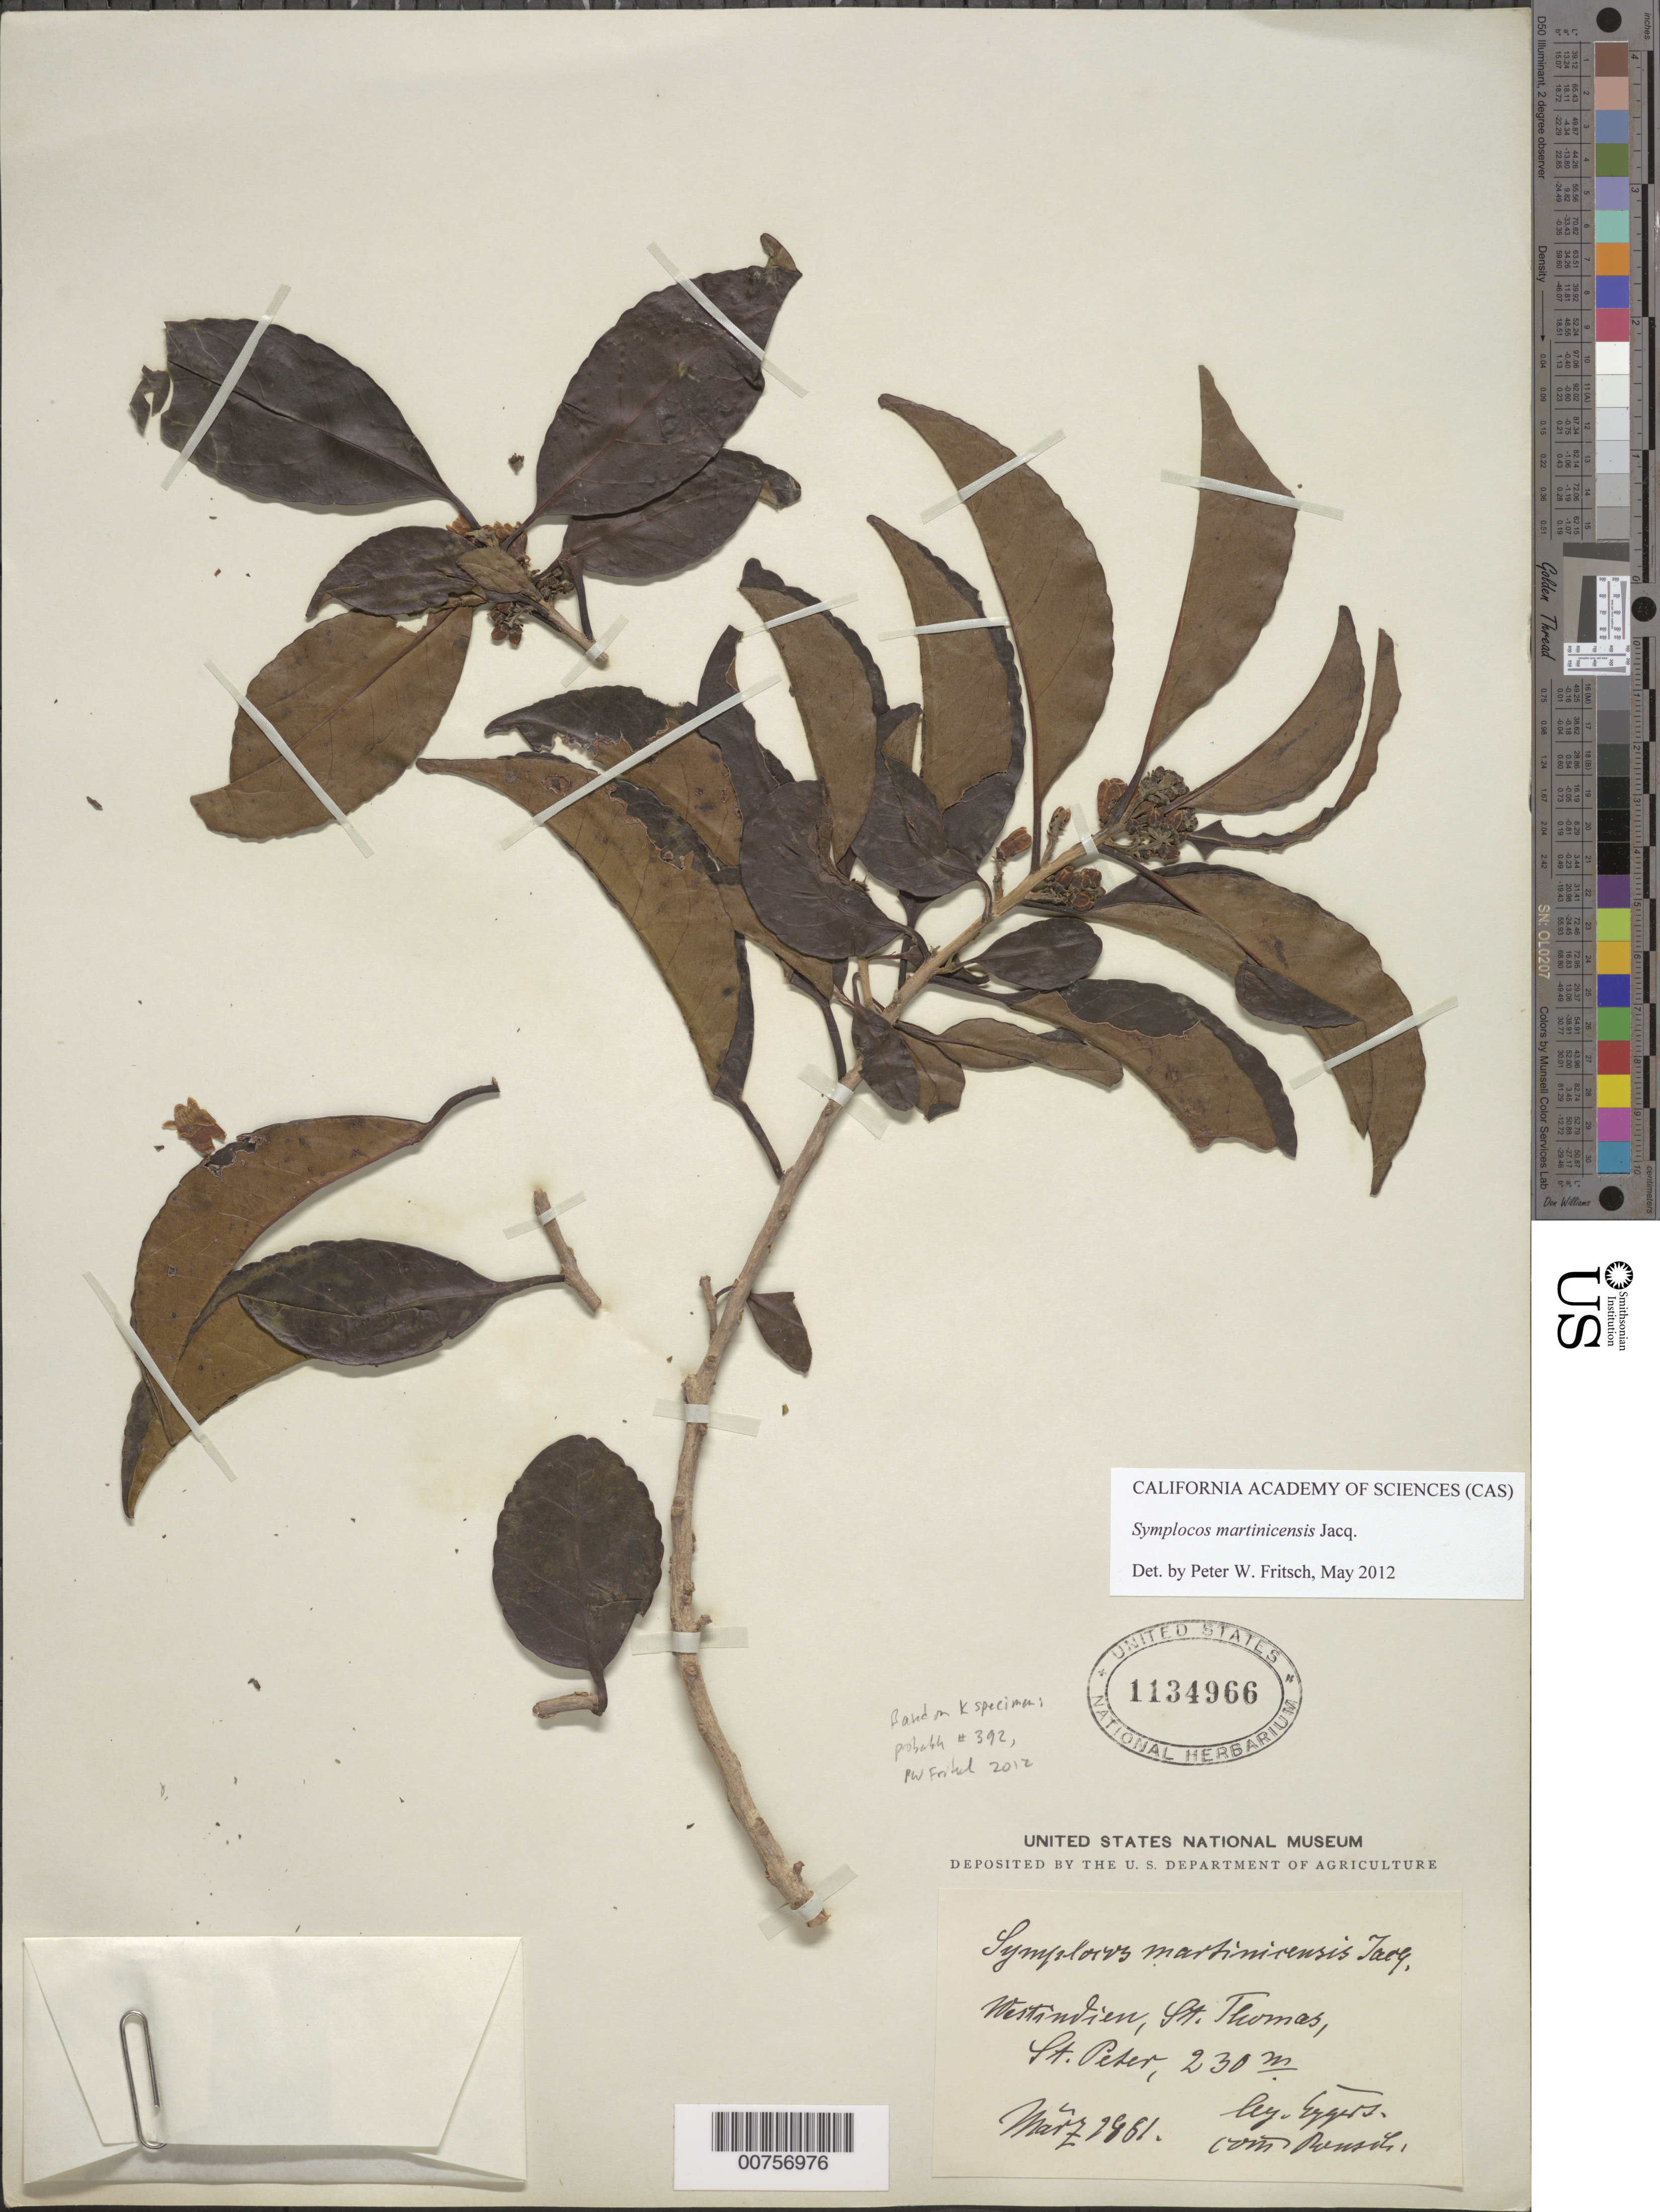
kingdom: Plantae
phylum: Tracheophyta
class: Magnoliopsida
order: Ericales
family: Symplocaceae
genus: Symplocos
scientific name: Symplocos martinicensis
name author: Jacq.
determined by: Fritsch, Peter W.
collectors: H. F. A. von Eggers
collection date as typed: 07 Mar 1881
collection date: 1881-03-07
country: U.S. Virgin Islands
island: St. Thomas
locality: St. Peter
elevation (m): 230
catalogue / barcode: US 1134966